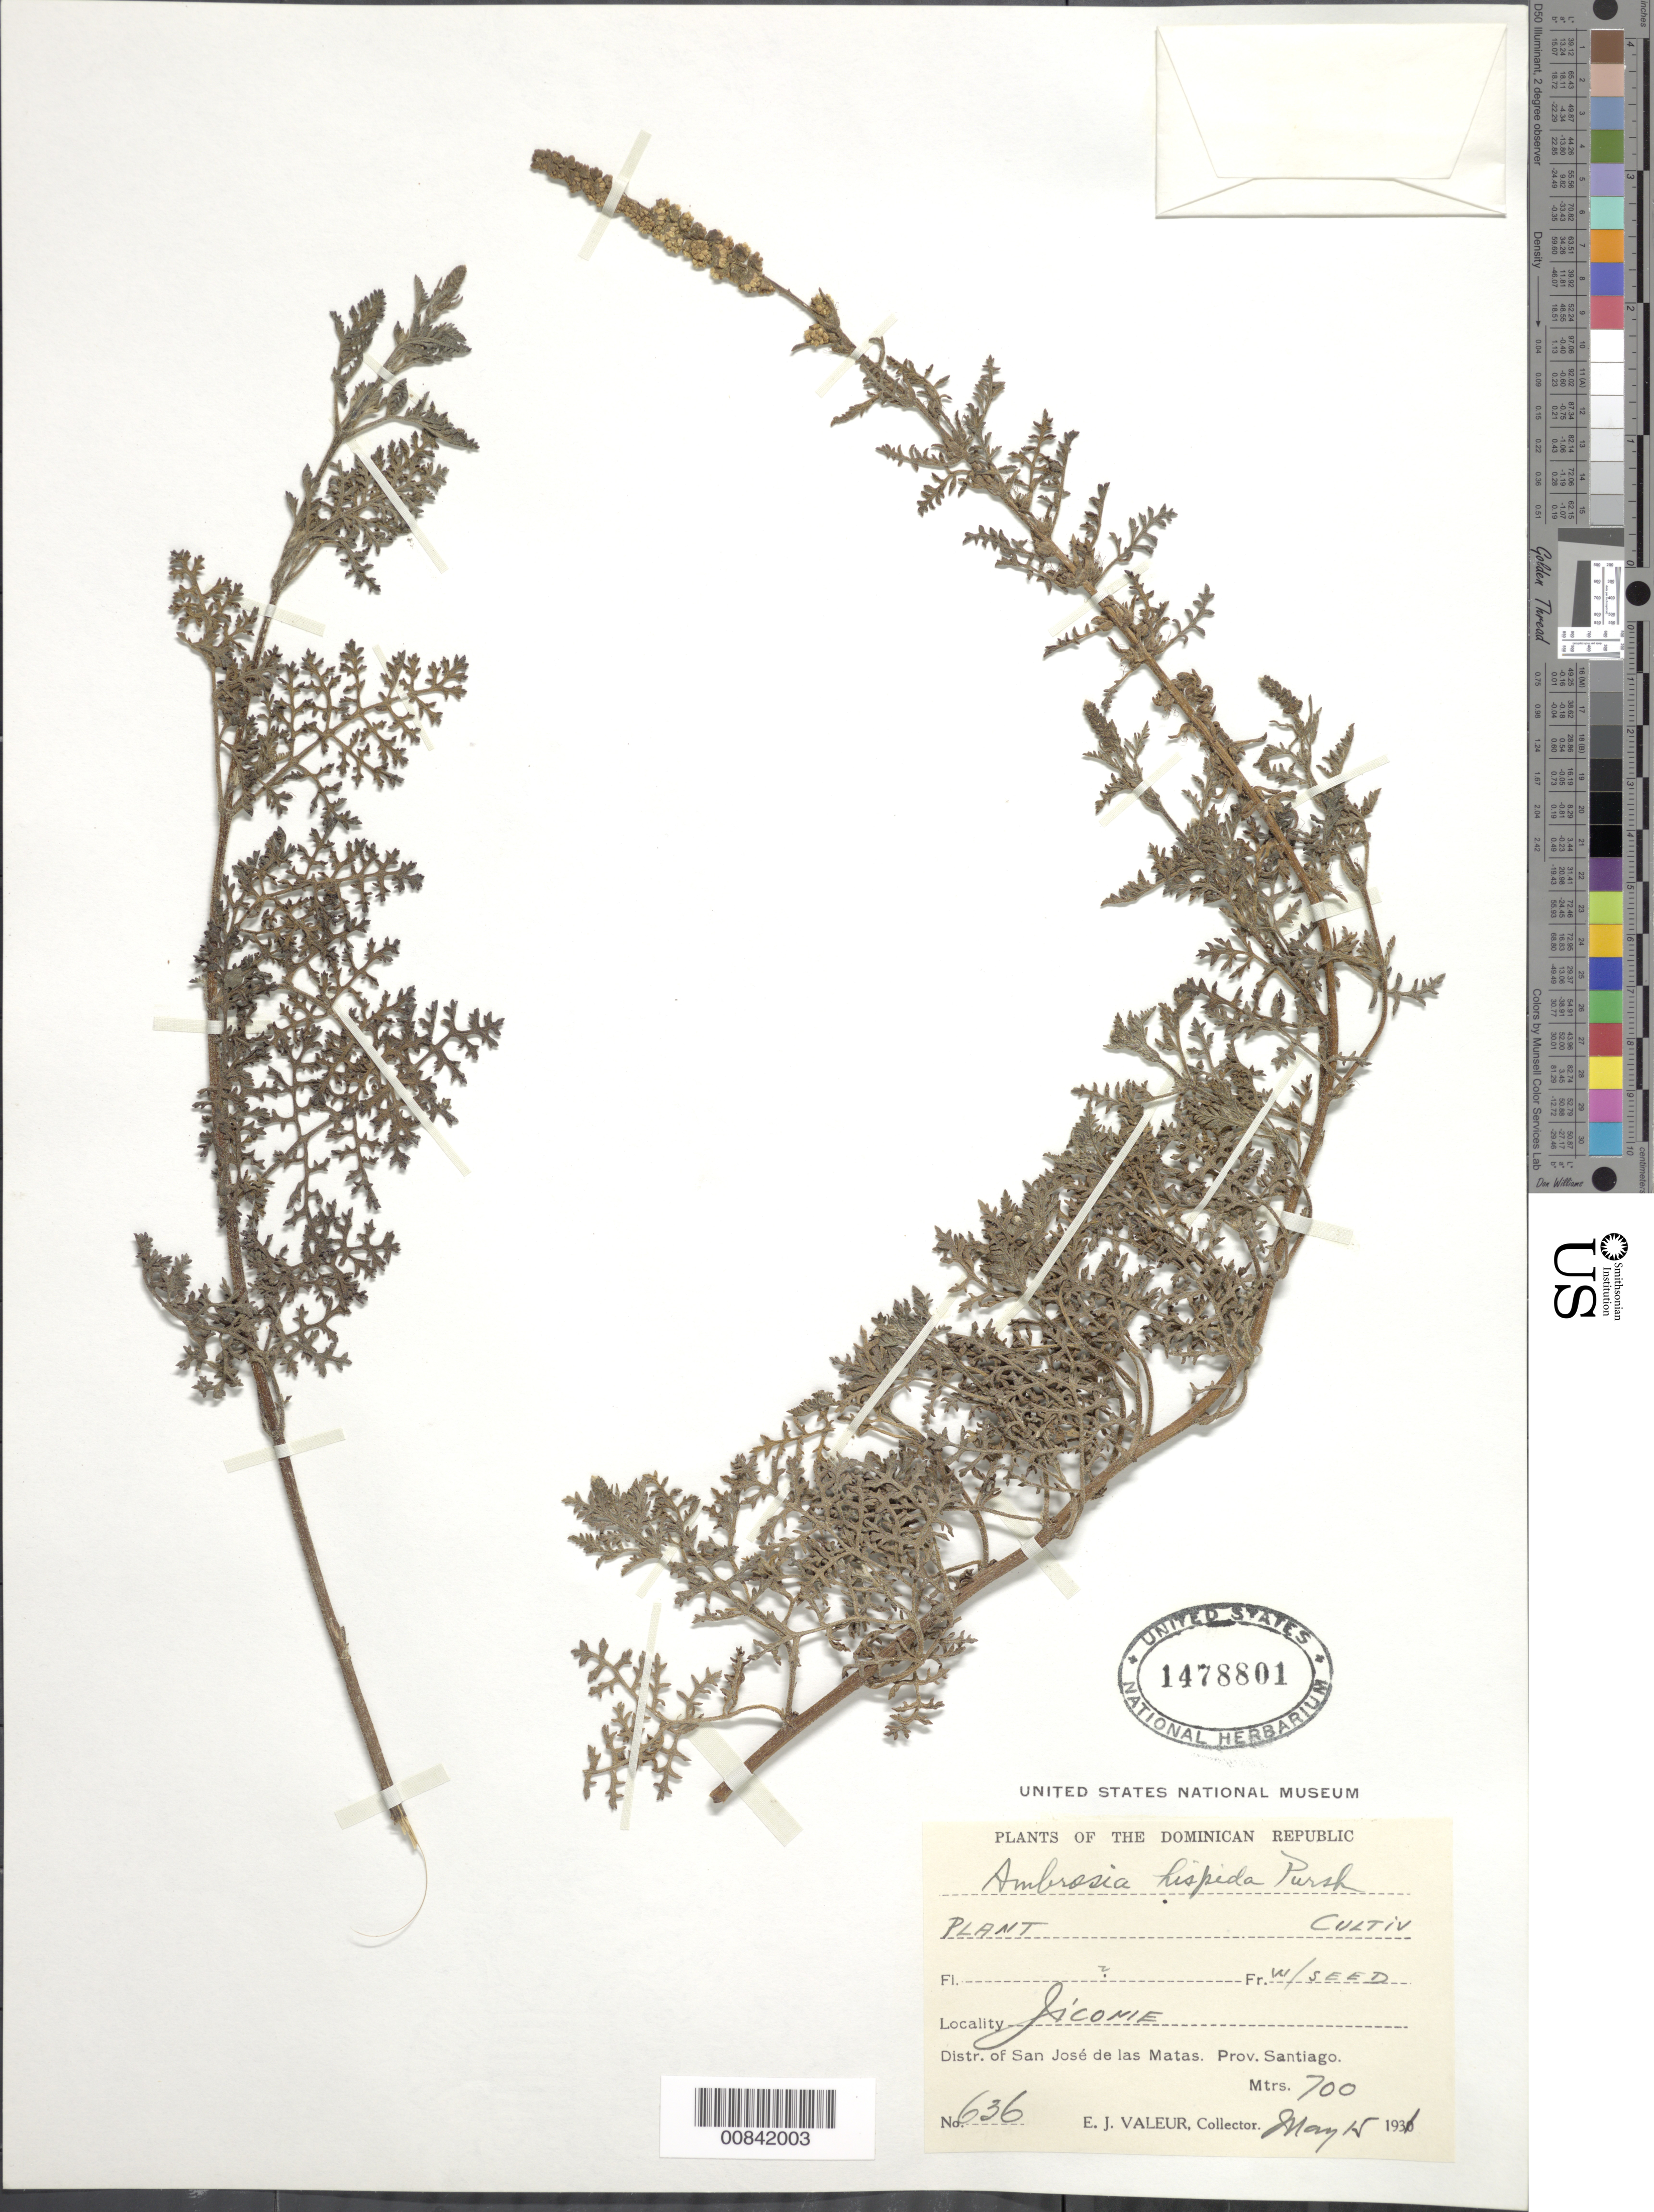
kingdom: Plantae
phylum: Tracheophyta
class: Magnoliopsida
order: Asterales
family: Asteraceae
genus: Ambrosia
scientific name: Ambrosia hispida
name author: Pursh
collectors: E. Valeur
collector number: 636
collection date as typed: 15 May 1931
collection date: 1931-05-15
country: Dominican Republic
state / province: Santiago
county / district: San José de las Matas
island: Hispaniola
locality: Jicomé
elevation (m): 700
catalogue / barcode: US 1478801